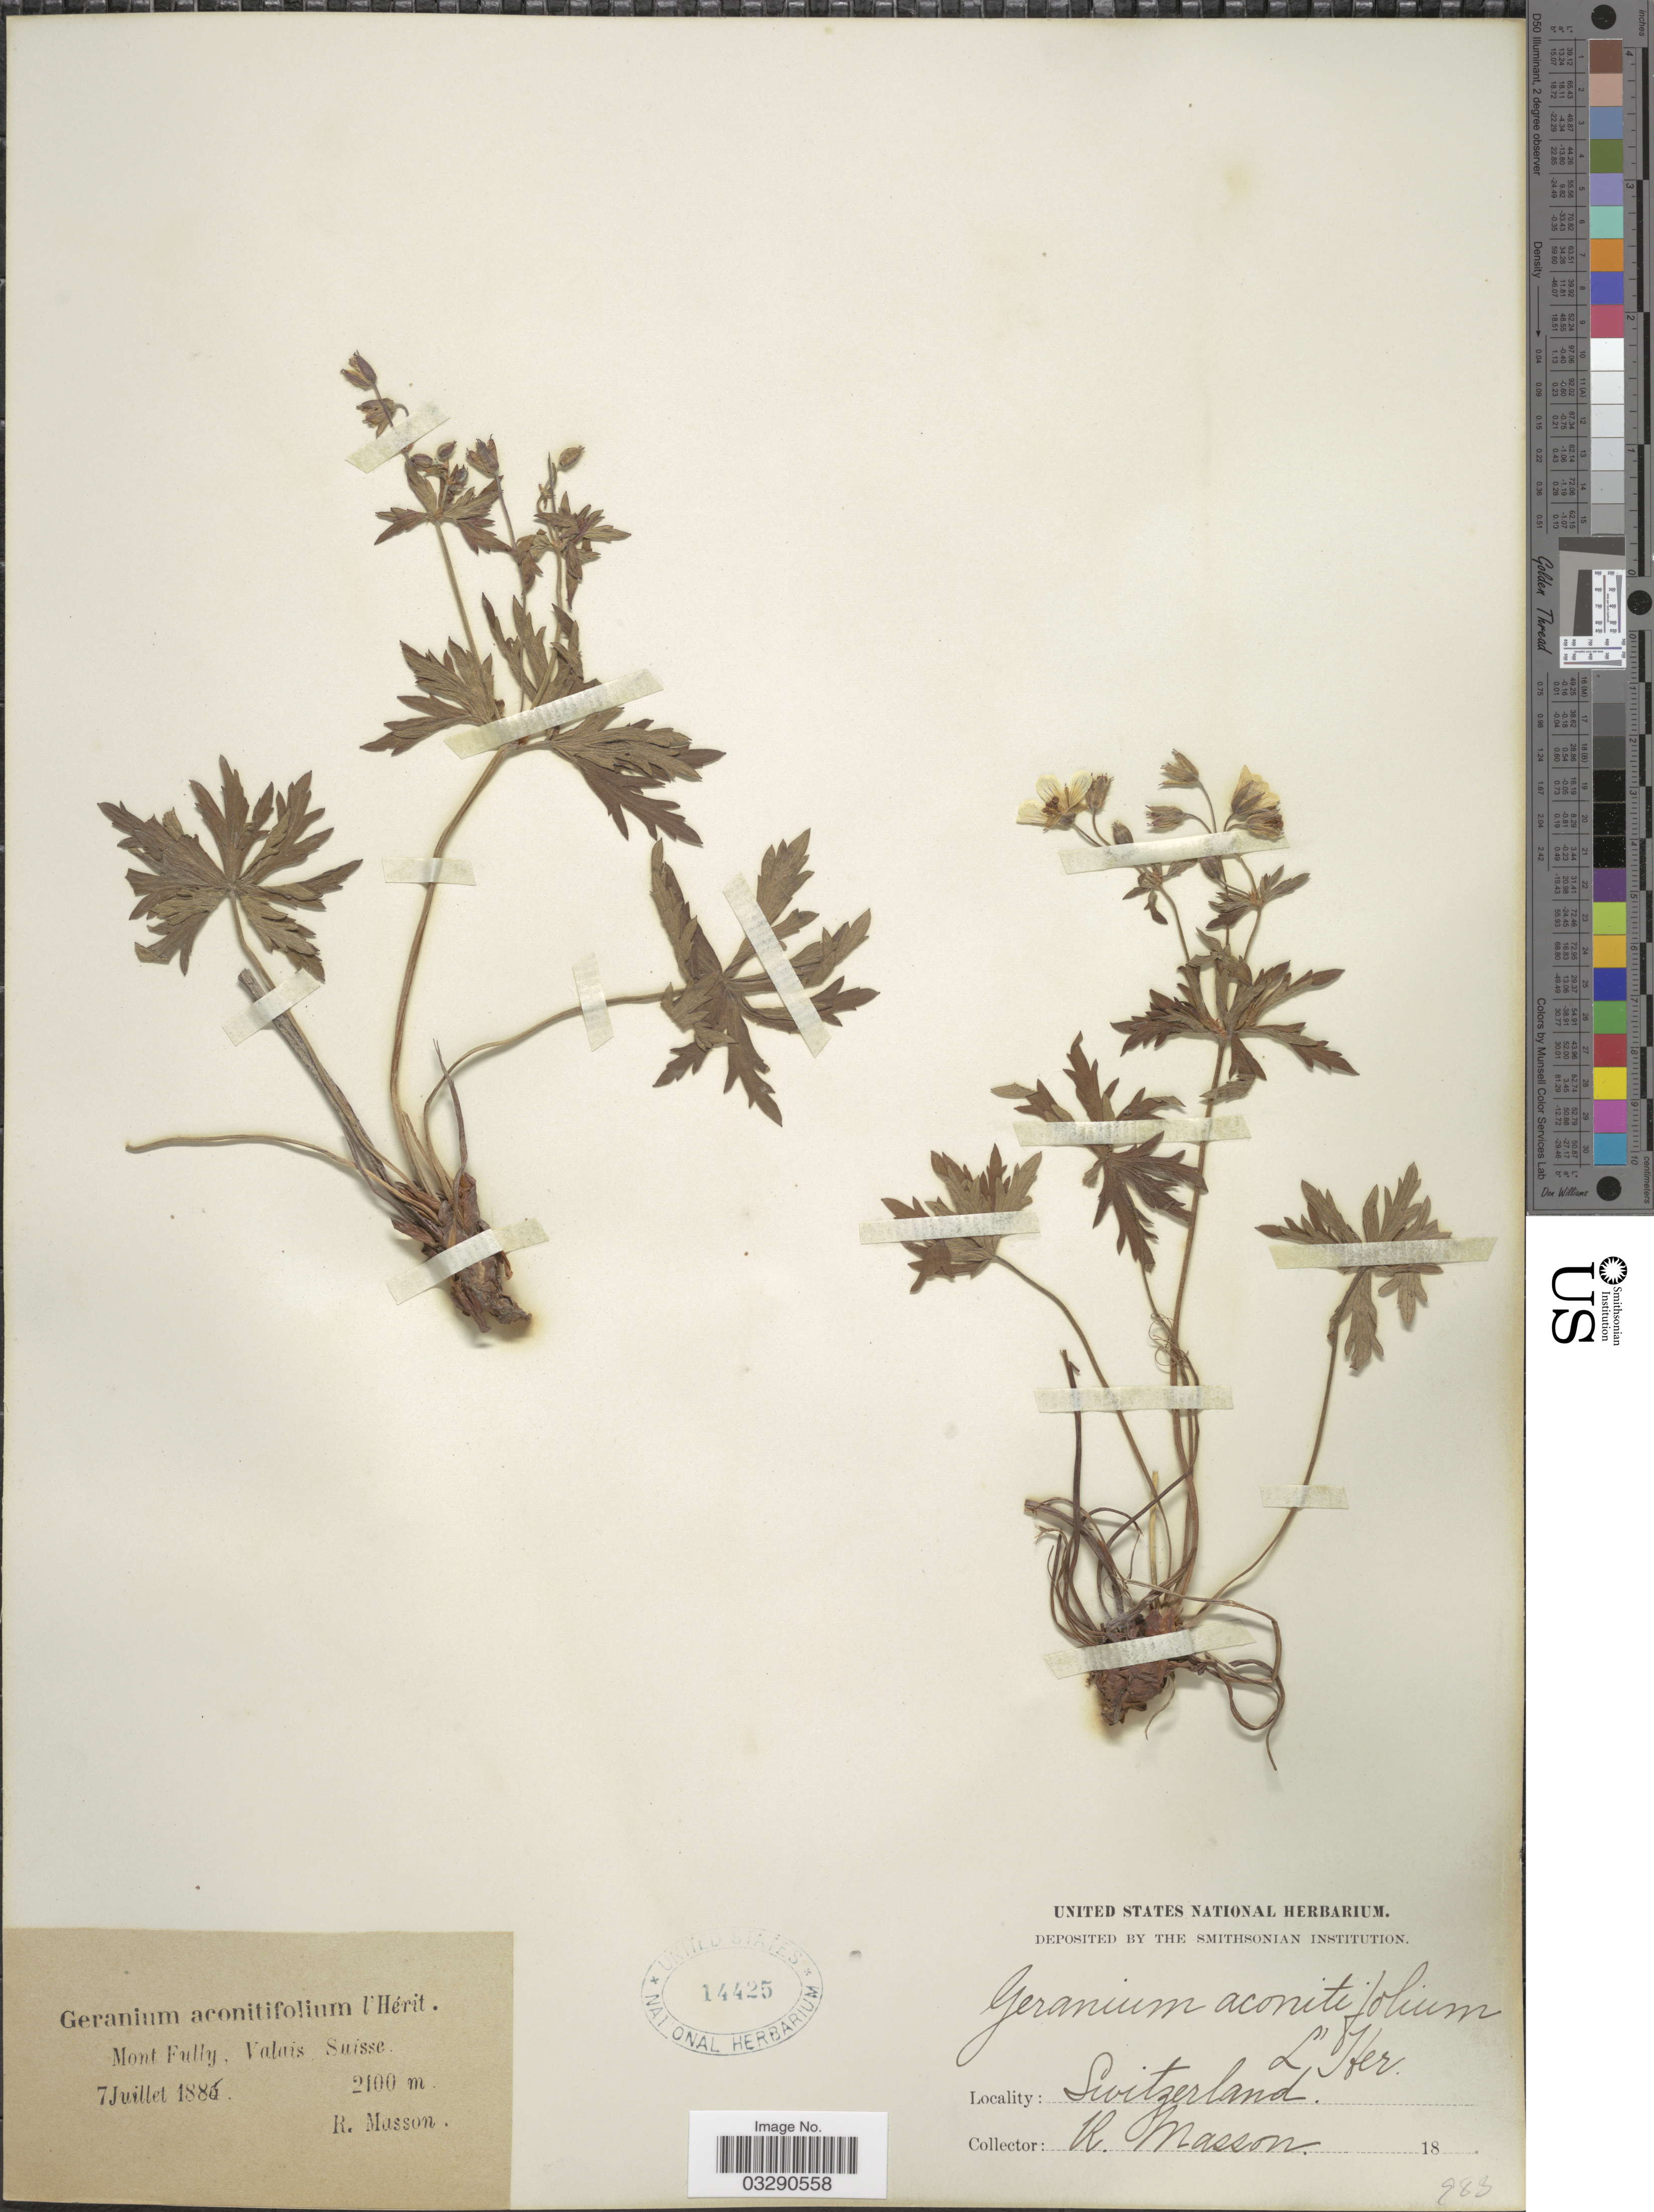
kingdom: Plantae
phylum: Tracheophyta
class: Magnoliopsida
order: Geraniales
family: Geraniaceae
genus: Geranium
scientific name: Geranium aconitifolium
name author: L'Hér.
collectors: R. Masson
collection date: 1886-07-07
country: Switzerland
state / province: Valais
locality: Mont Fully, Valais, Suisse.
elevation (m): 2100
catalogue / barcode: US 14425